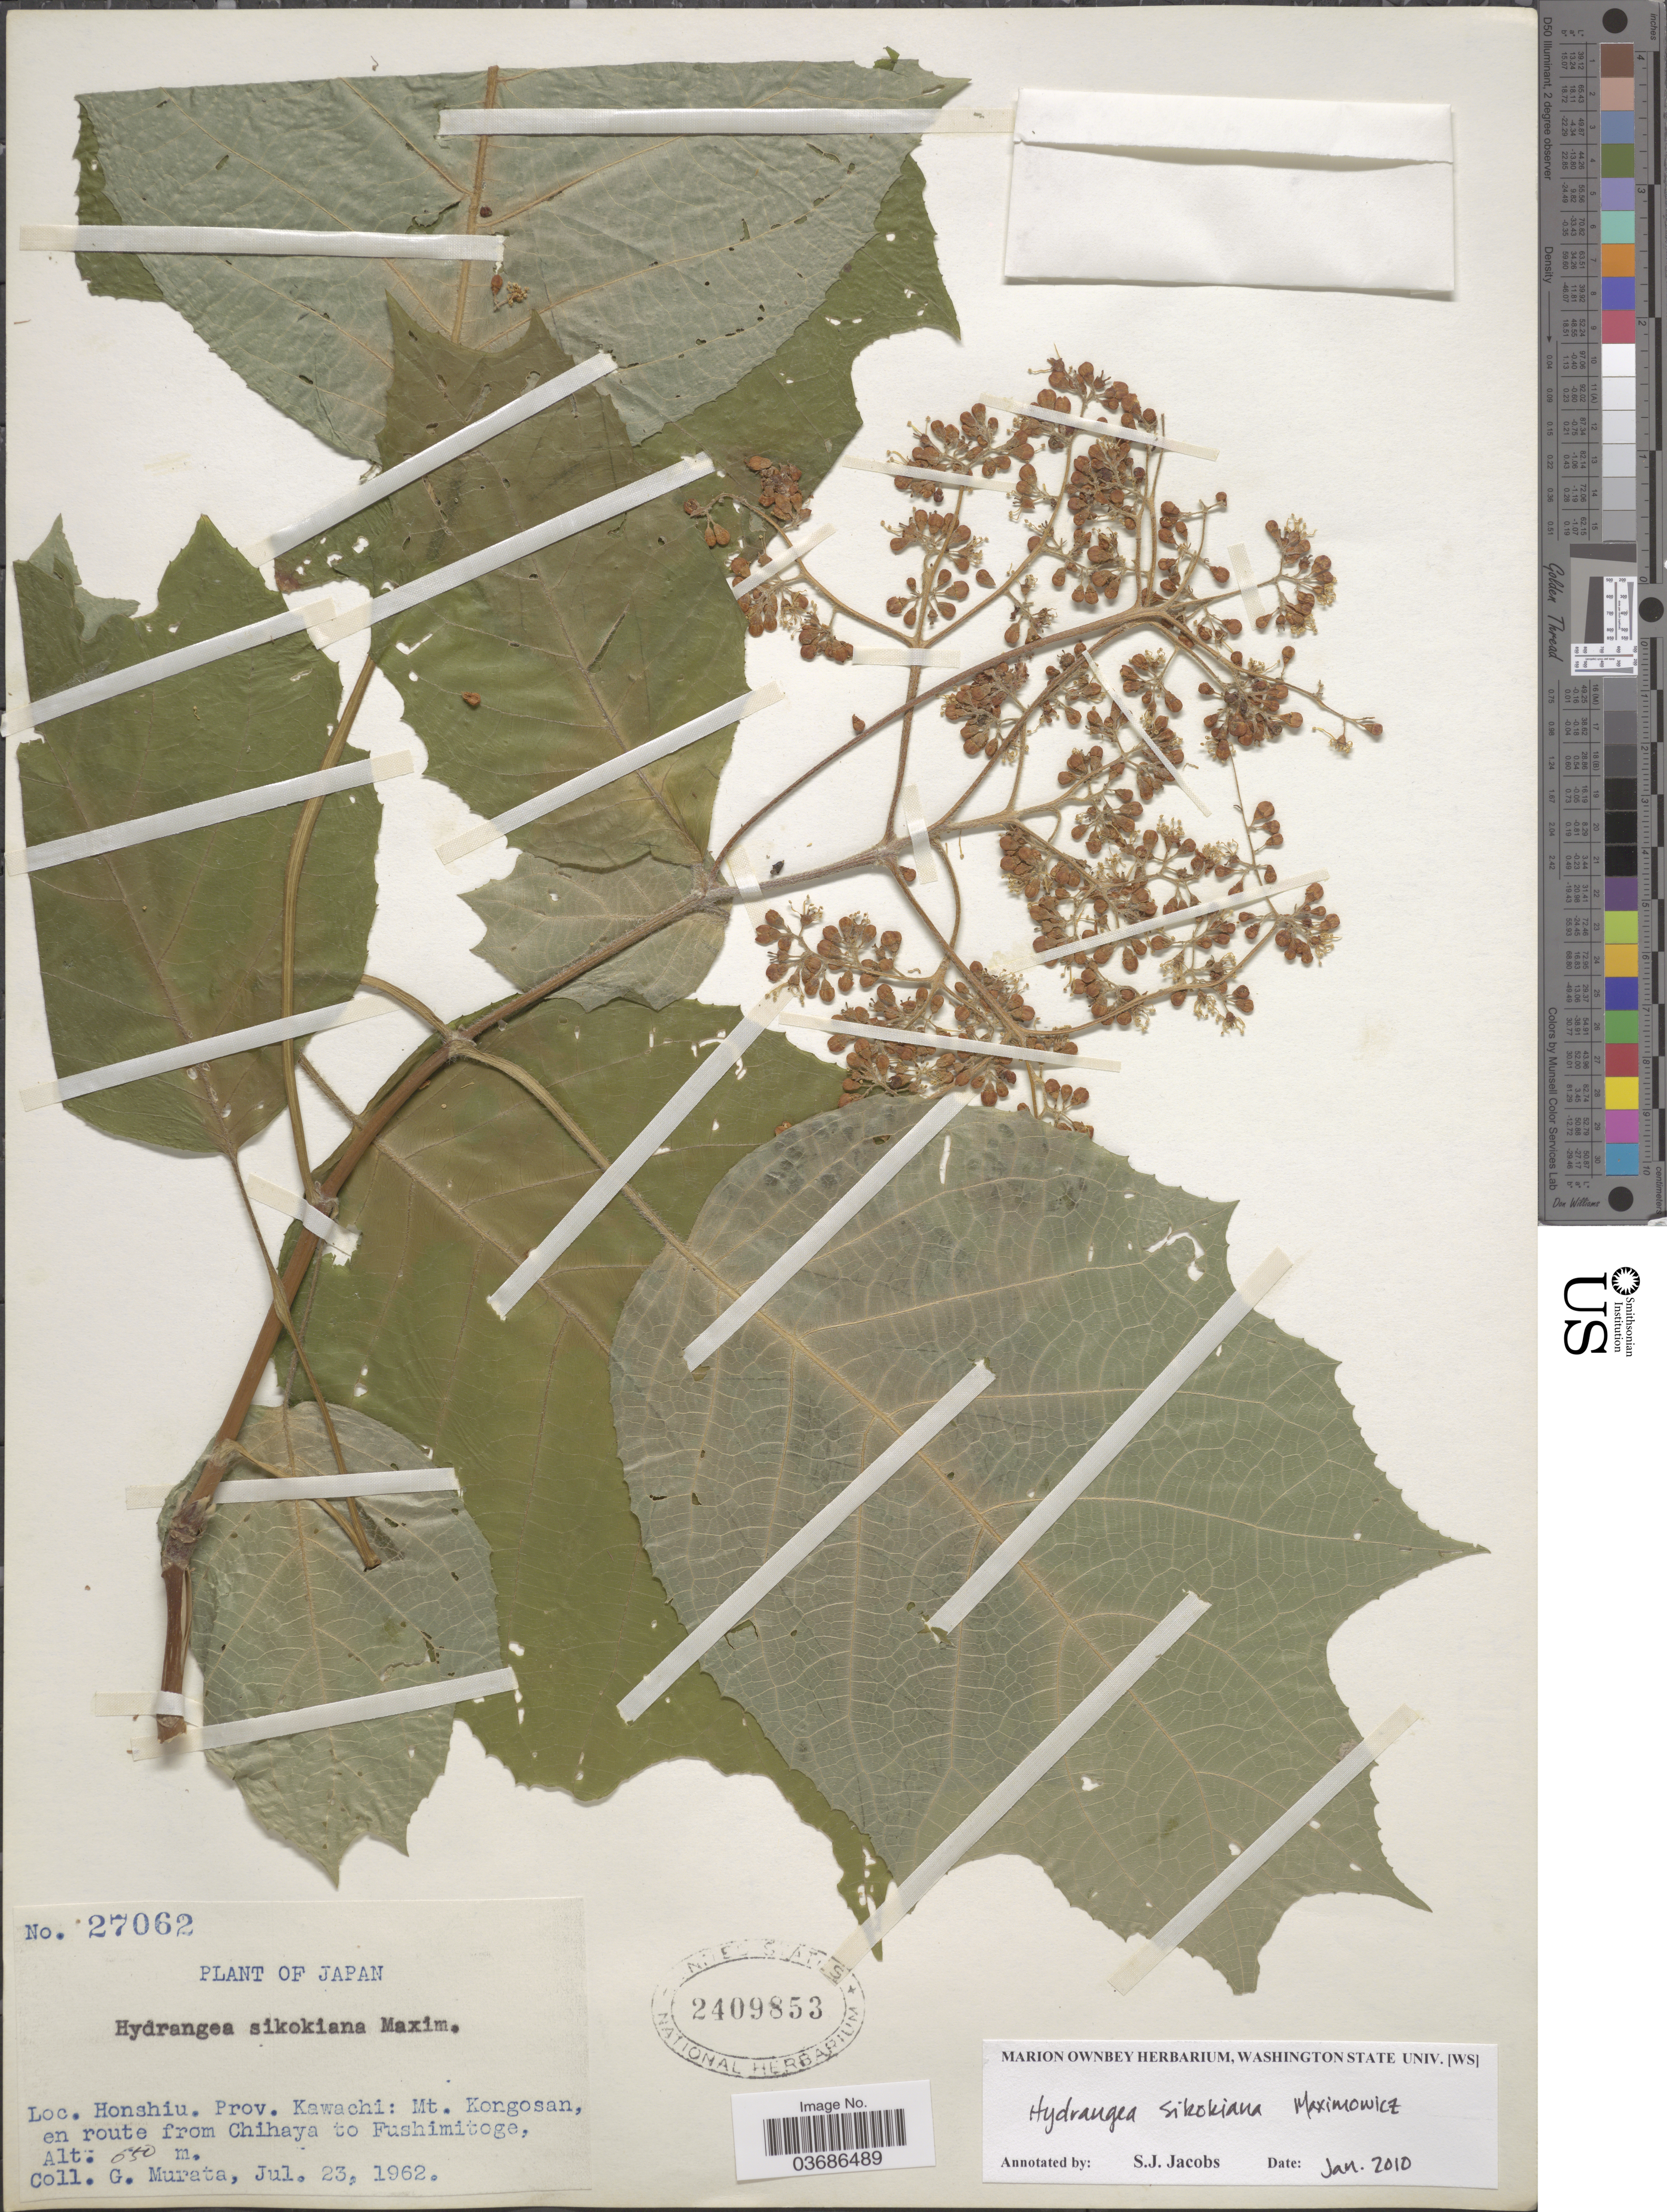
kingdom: Plantae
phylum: Tracheophyta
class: Magnoliopsida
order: Cornales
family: Hydrangeaceae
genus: Hydrangea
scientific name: Hydrangea sikokiana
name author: Maxim.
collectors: G. Murata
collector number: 27062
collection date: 1962-07-23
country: Japan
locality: Honshiu. Prov. Kawachi: Mt. Kongosan, en route from Chihaya to Fushimitoge.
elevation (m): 650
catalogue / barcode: US 2409853